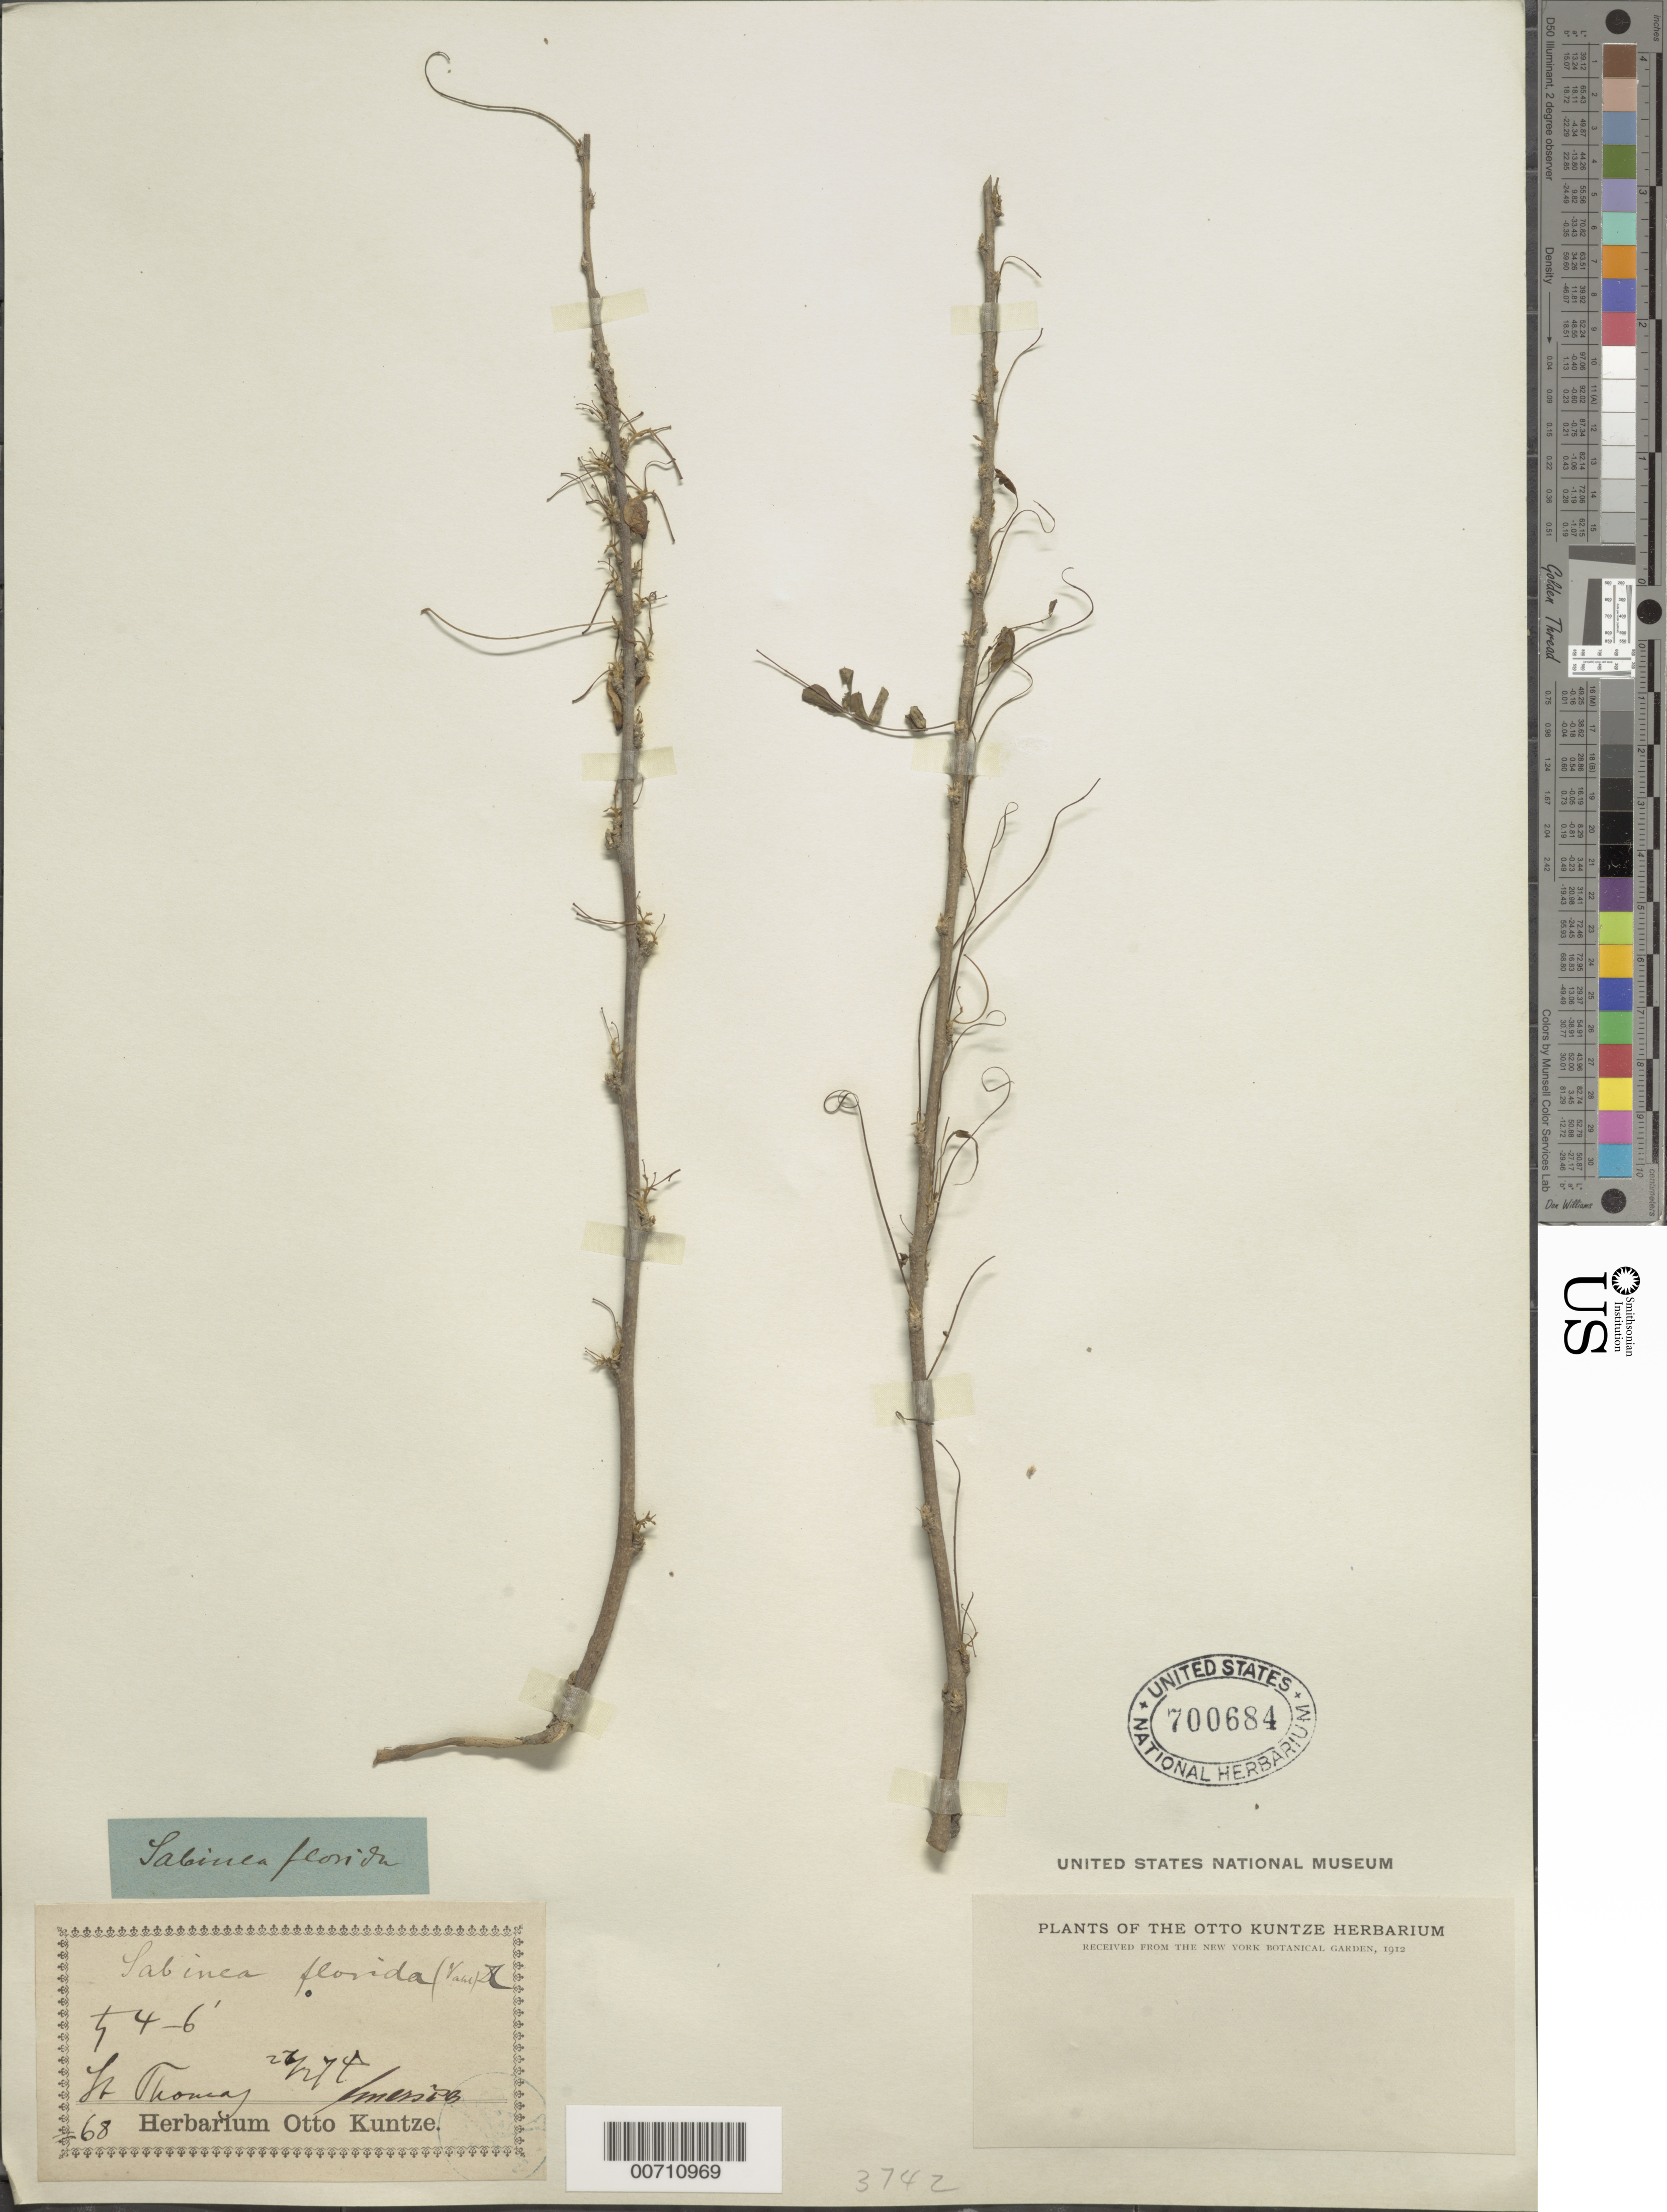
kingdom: Plantae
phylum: Tracheophyta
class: Magnoliopsida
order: Fabales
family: Fabaceae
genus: Poitea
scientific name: Poitea florida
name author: (Vahl) Lavin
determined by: Strong, Mark T., (BOT), Smithsonian Institution - National Museum of Natural History (UNITED STATES)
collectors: C.E.O. Kuntze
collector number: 68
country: U.S. Virgin Islands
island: St. Thomas Island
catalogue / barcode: US 700684